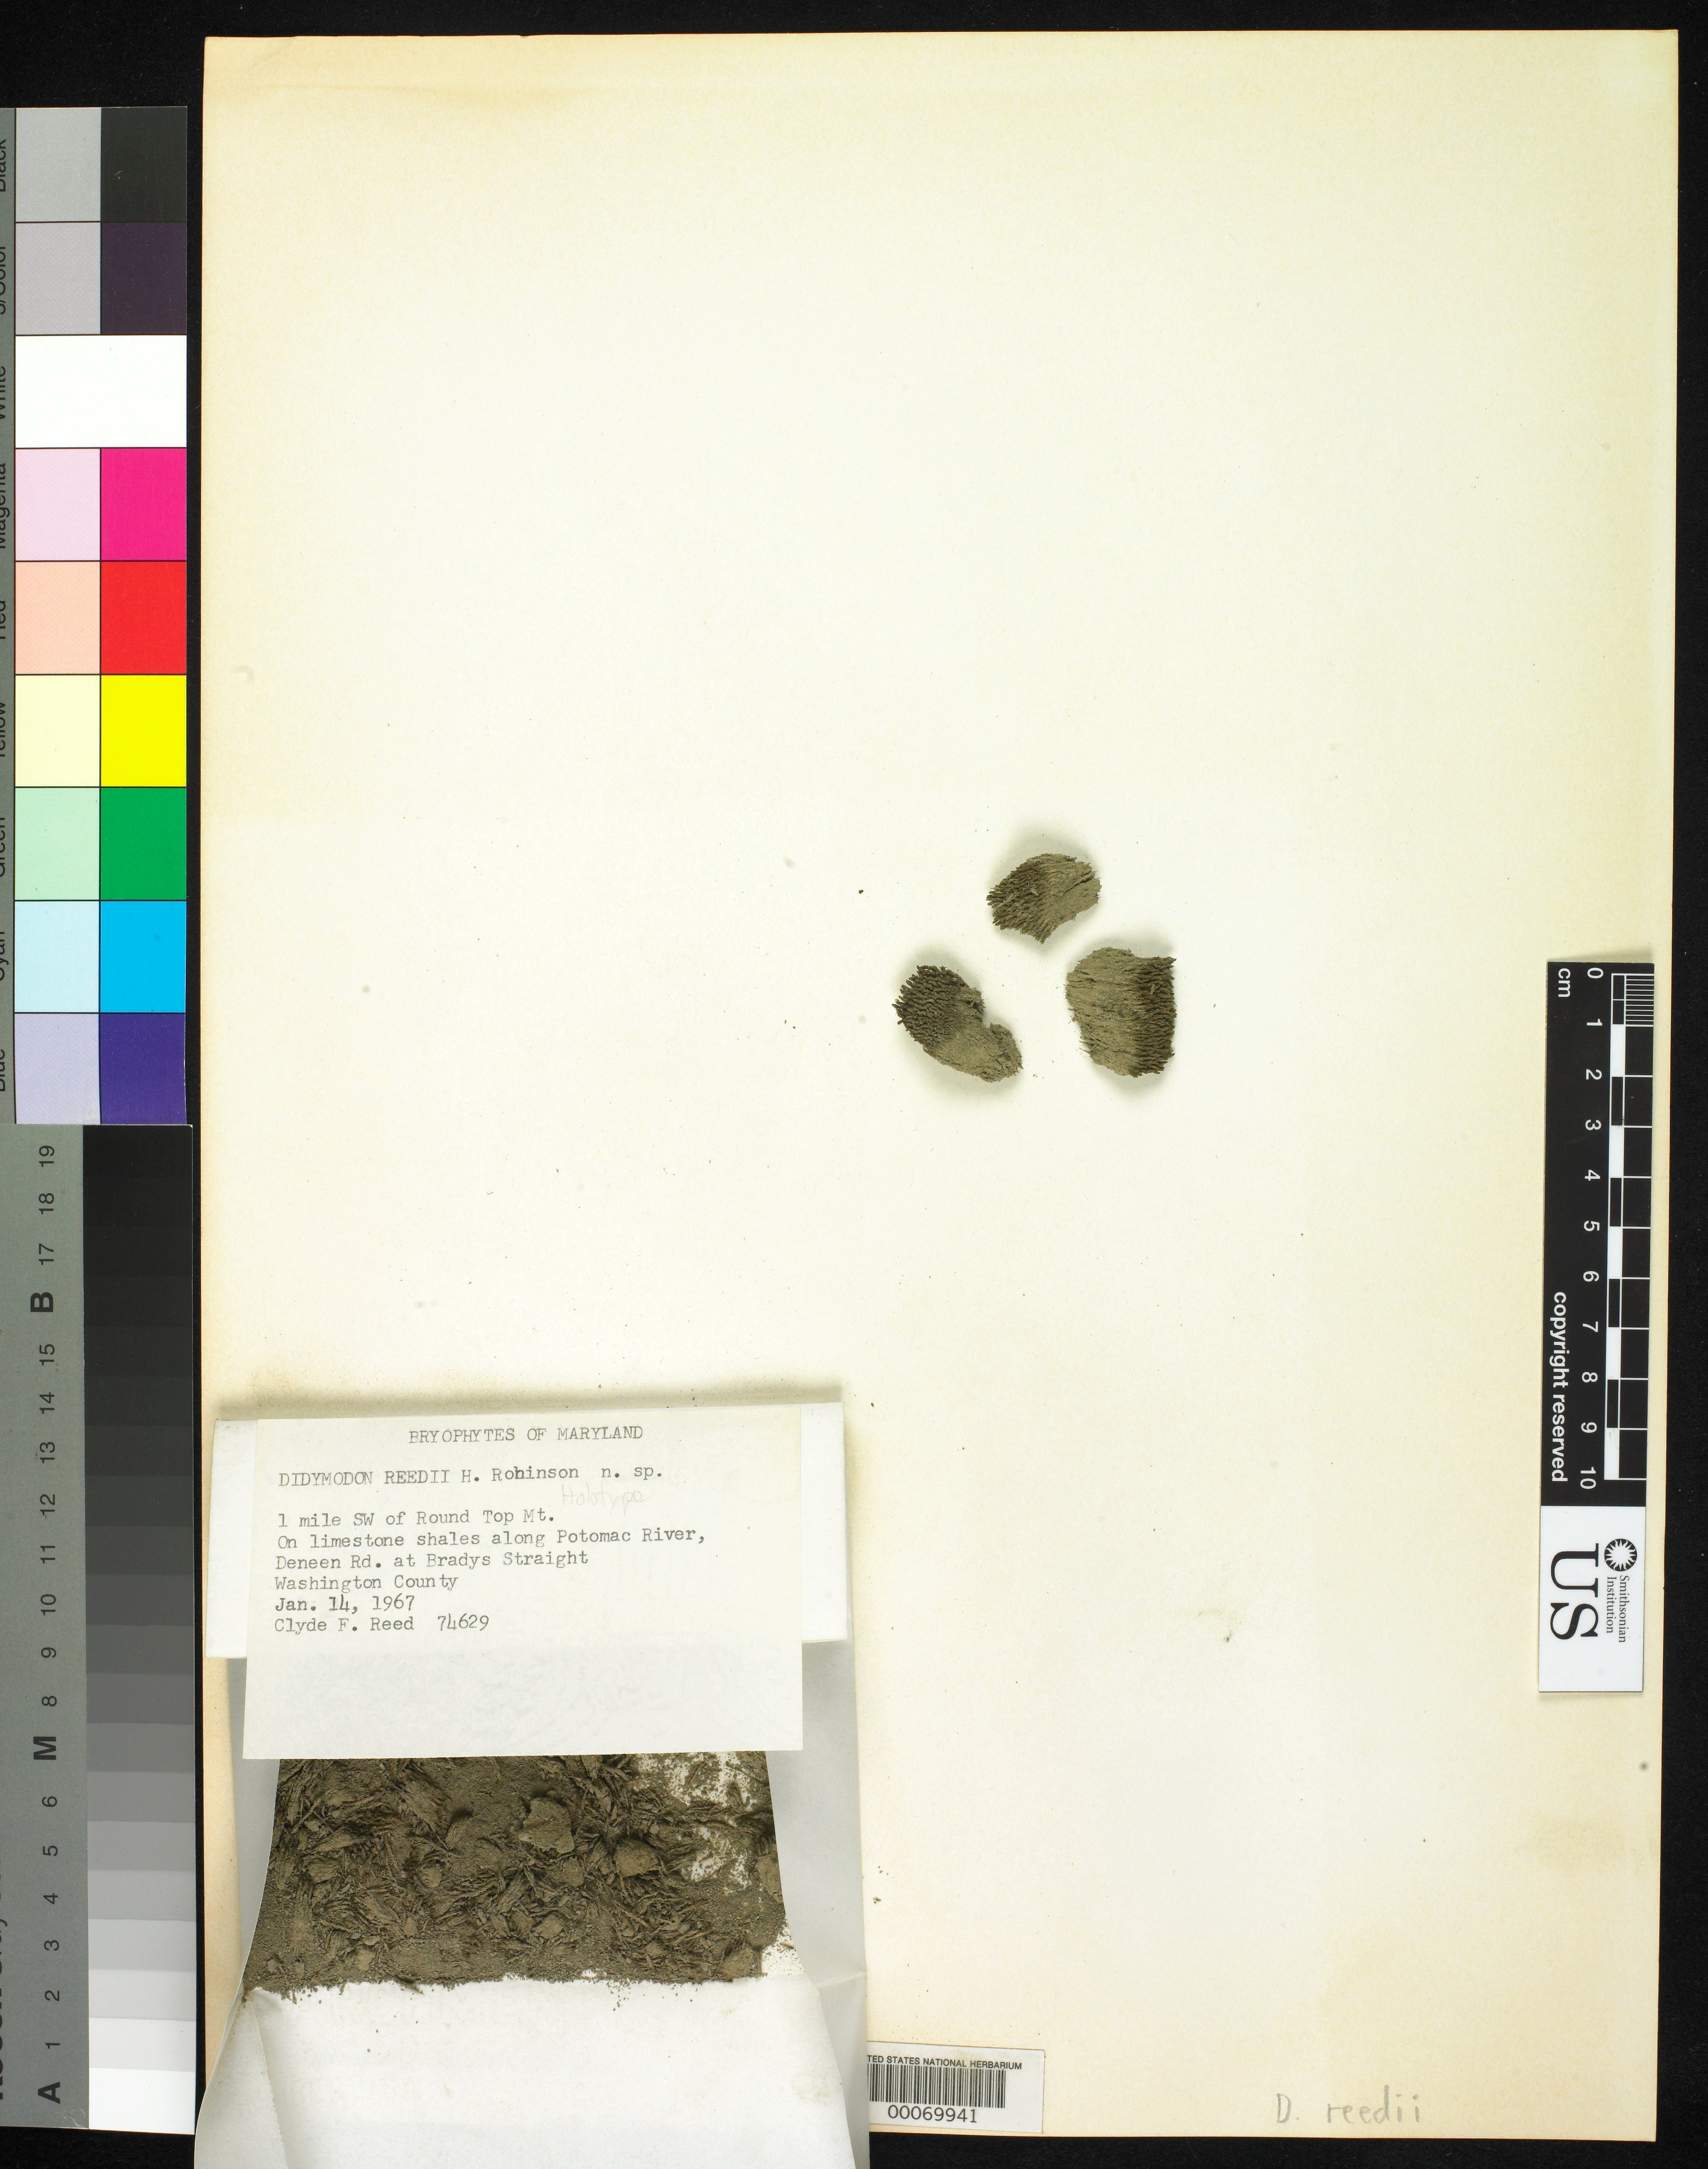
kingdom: Plantae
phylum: Bryophyta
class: Bryopsida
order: Pottiales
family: Pottiaceae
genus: Didymodon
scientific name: Didymodon reedii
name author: H. Rob.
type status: Holotype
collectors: C. F. Reed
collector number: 74629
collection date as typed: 14 Jan 1967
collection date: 1967-01-14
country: United States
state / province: Maryland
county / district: Washington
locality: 1 mi SW of Roundtop Mt.